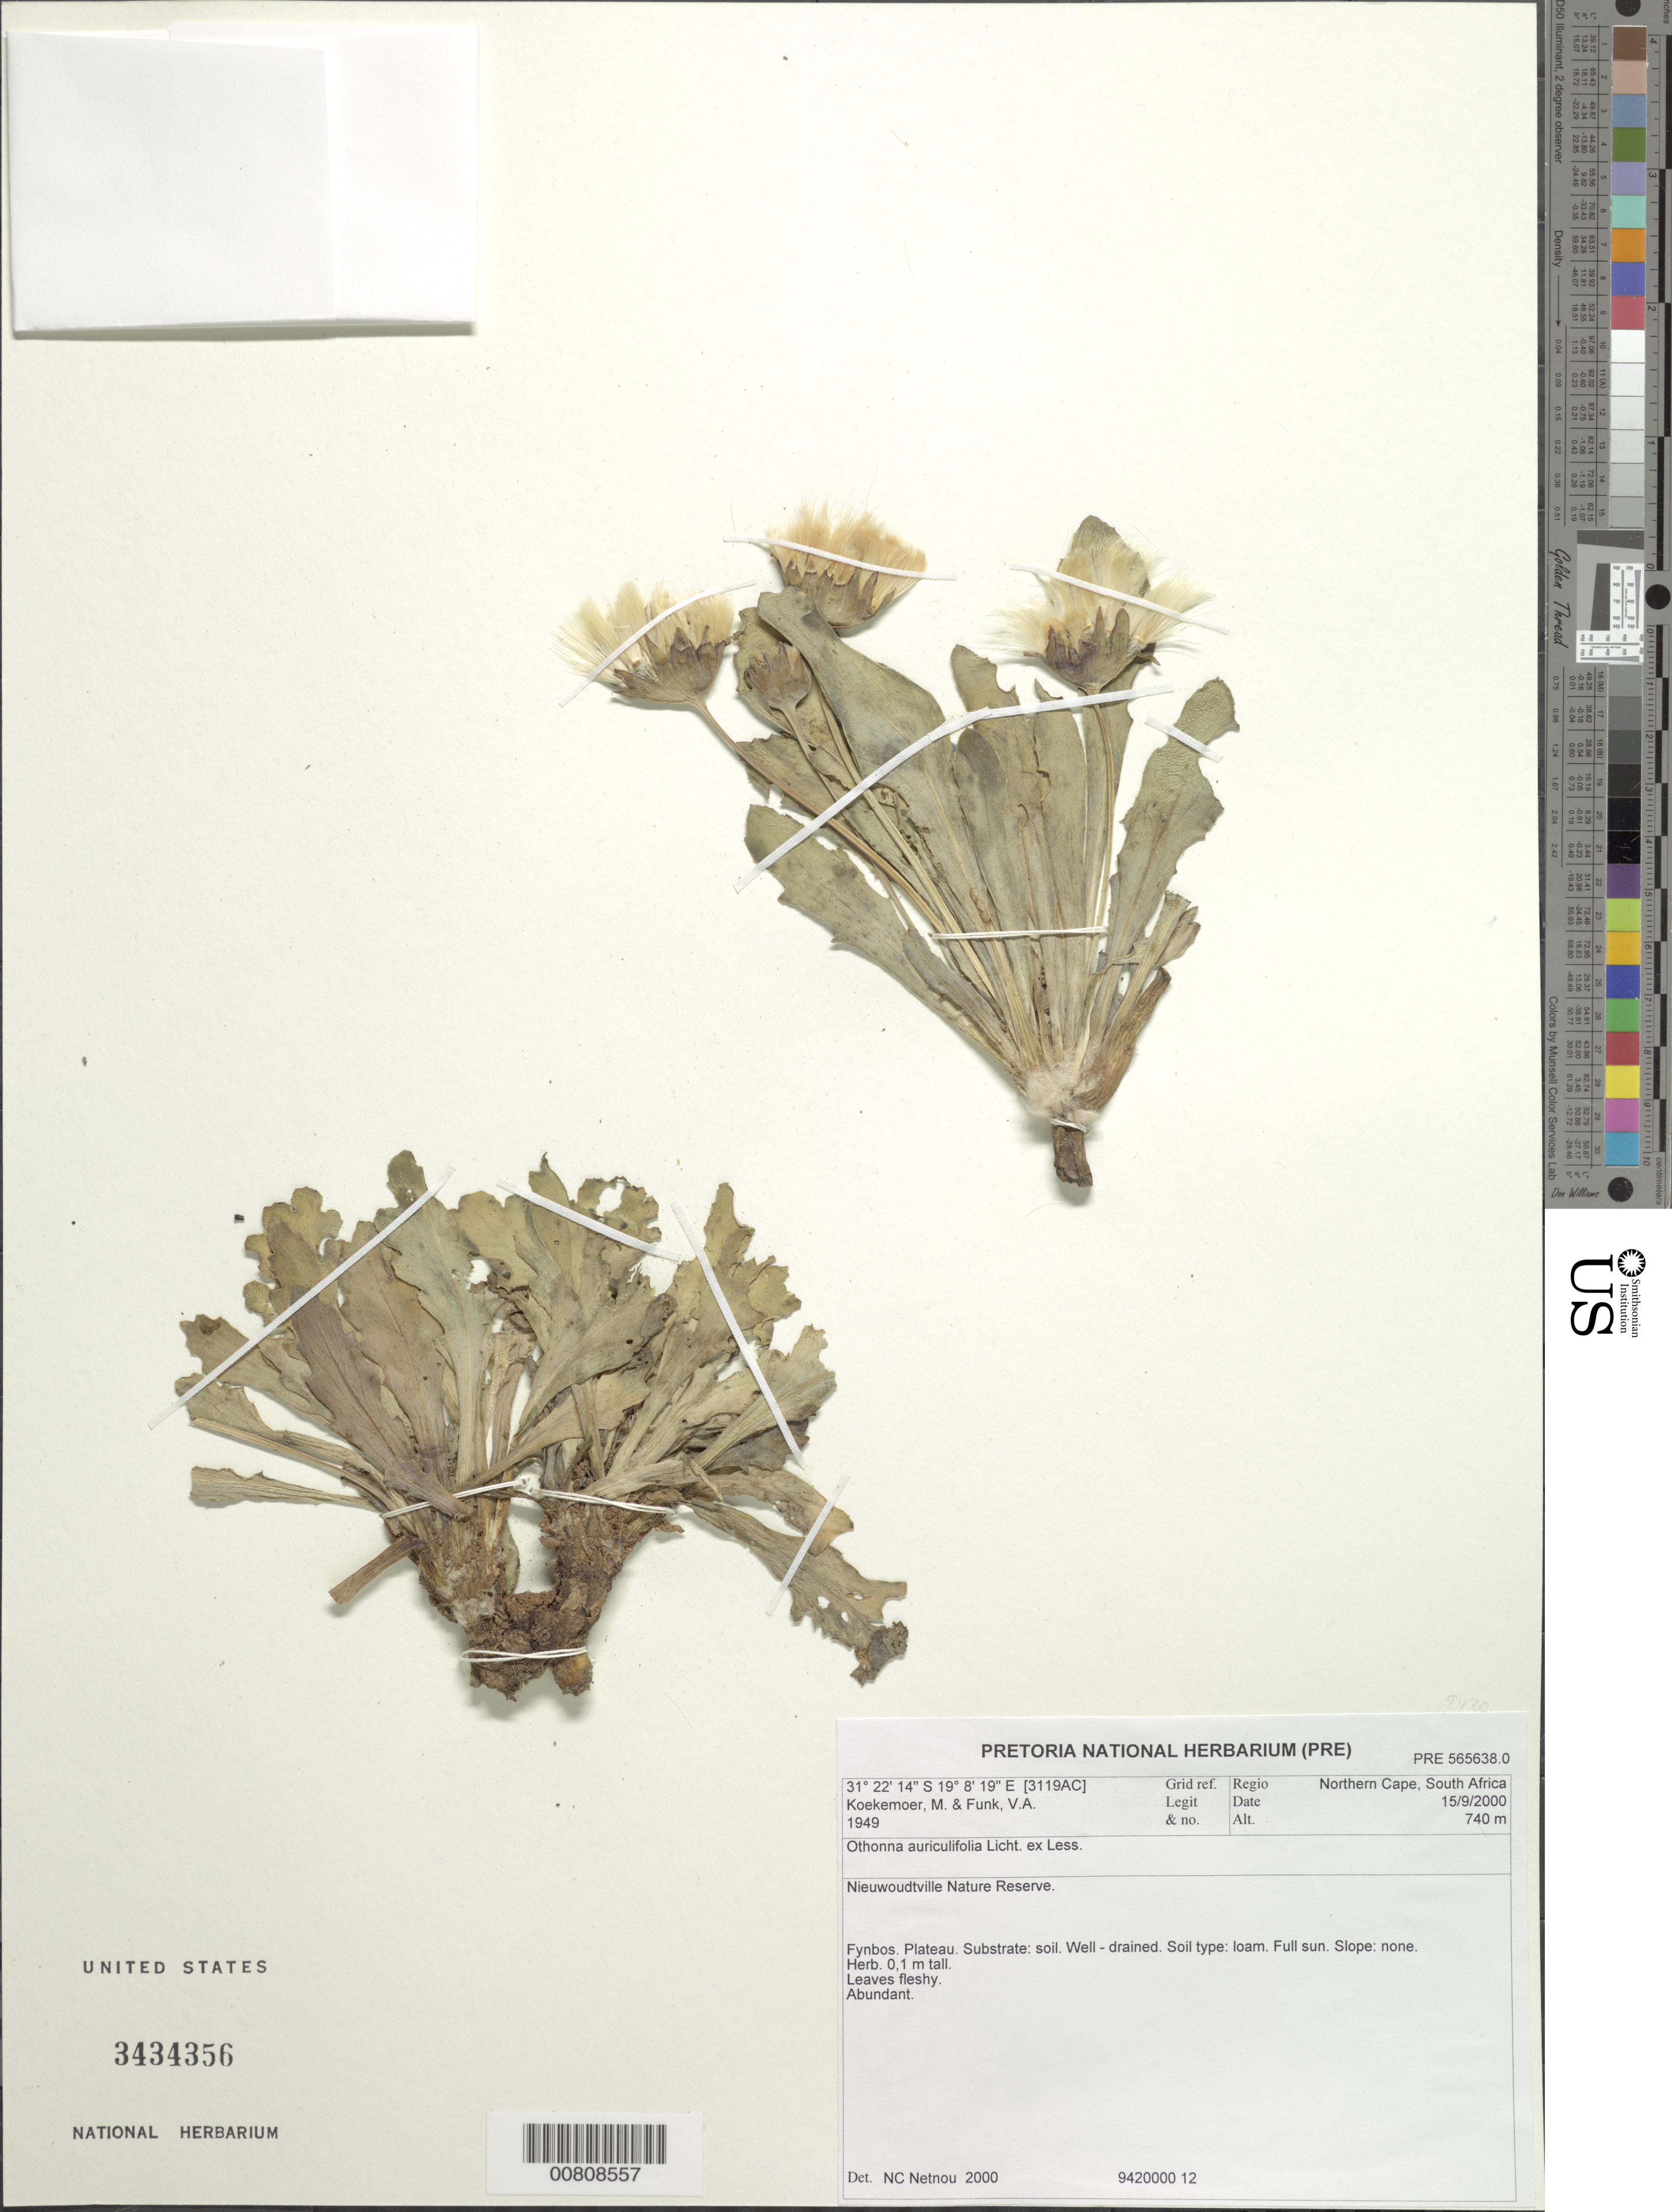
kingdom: Plantae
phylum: Tracheophyta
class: Magnoliopsida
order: Asterales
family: Asteraceae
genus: Othonna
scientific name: Othonna auriculifolia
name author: Licht. ex Less.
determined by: Netnou, N. C.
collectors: M. Koekemoer & V. Funk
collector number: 1949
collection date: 2000-09-15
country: South Africa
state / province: Northern Cape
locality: Nieuwoudtville Nature Reserve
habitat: Fynbos; plateau; substrate: soil; well-drained; soil type: loam; full sun; slope: none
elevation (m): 740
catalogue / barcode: US 3434356